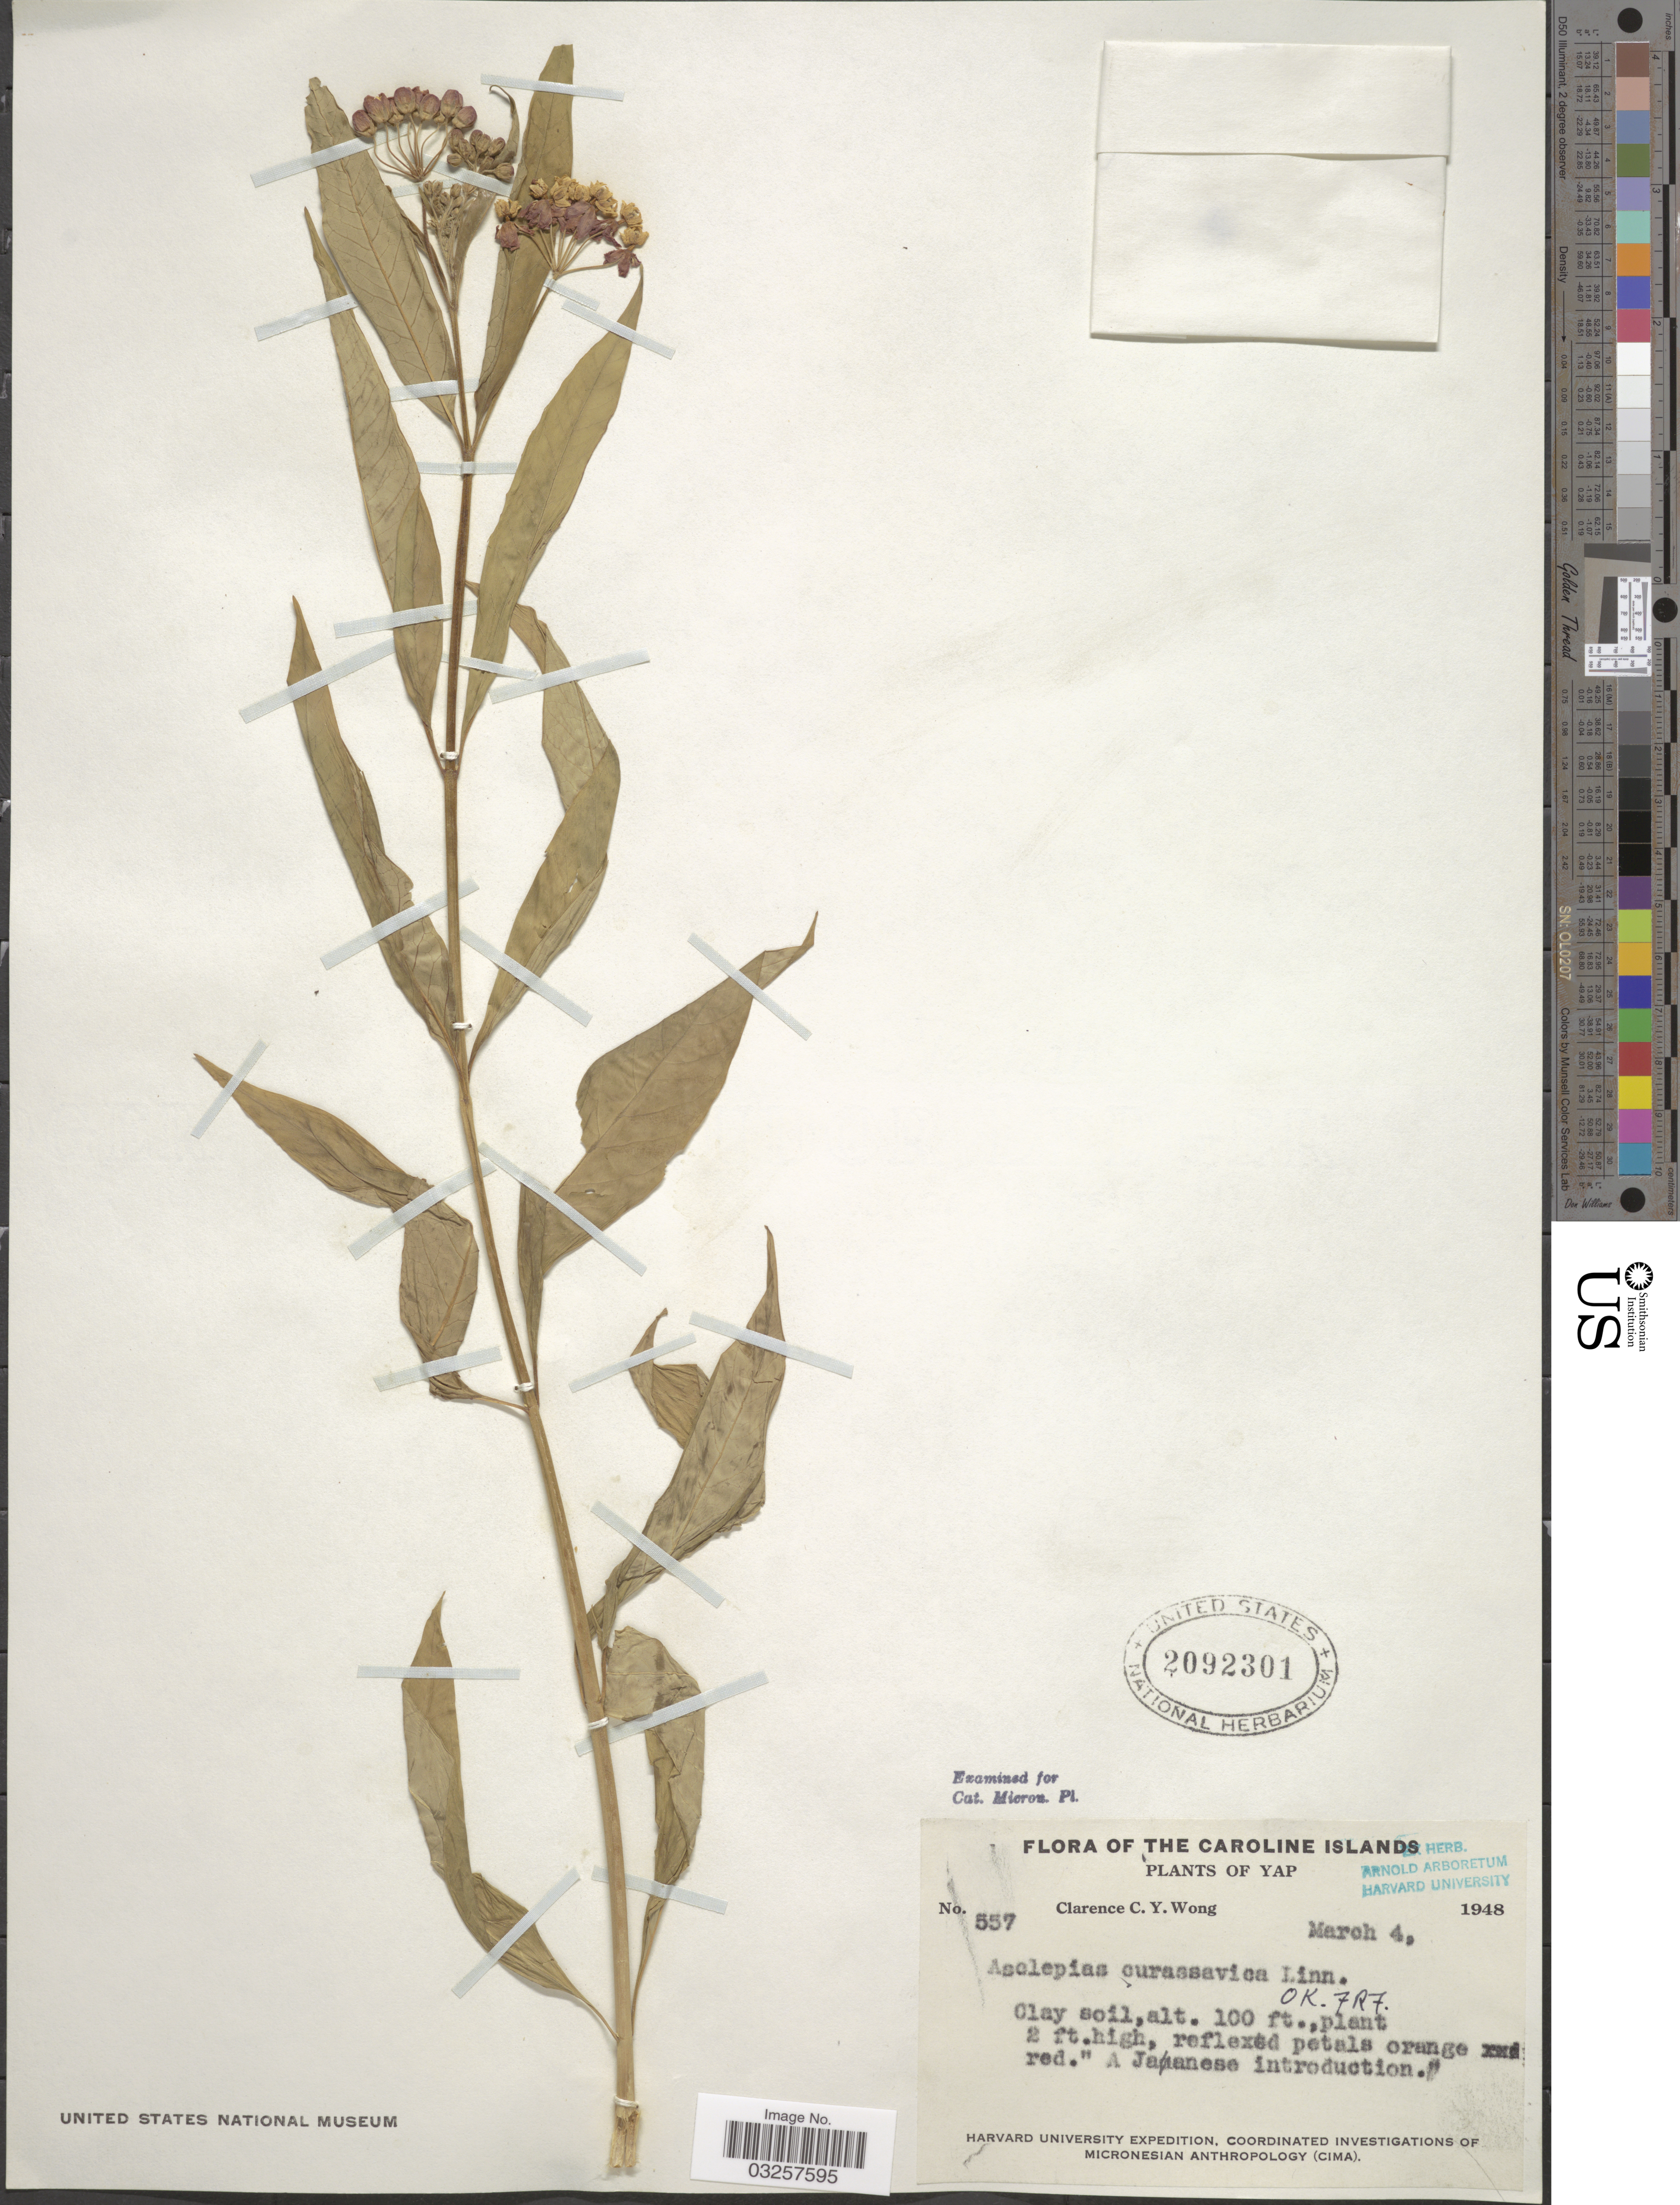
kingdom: Plantae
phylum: Tracheophyta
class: Magnoliopsida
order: Gentianales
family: Apocynaceae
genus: Asclepias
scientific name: Asclepias curassavica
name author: L.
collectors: C. Wong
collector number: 557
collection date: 1948-03-04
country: Micronesia, Federated States of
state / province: Yap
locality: Caroline Islands. Yap.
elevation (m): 30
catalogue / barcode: US 2092301